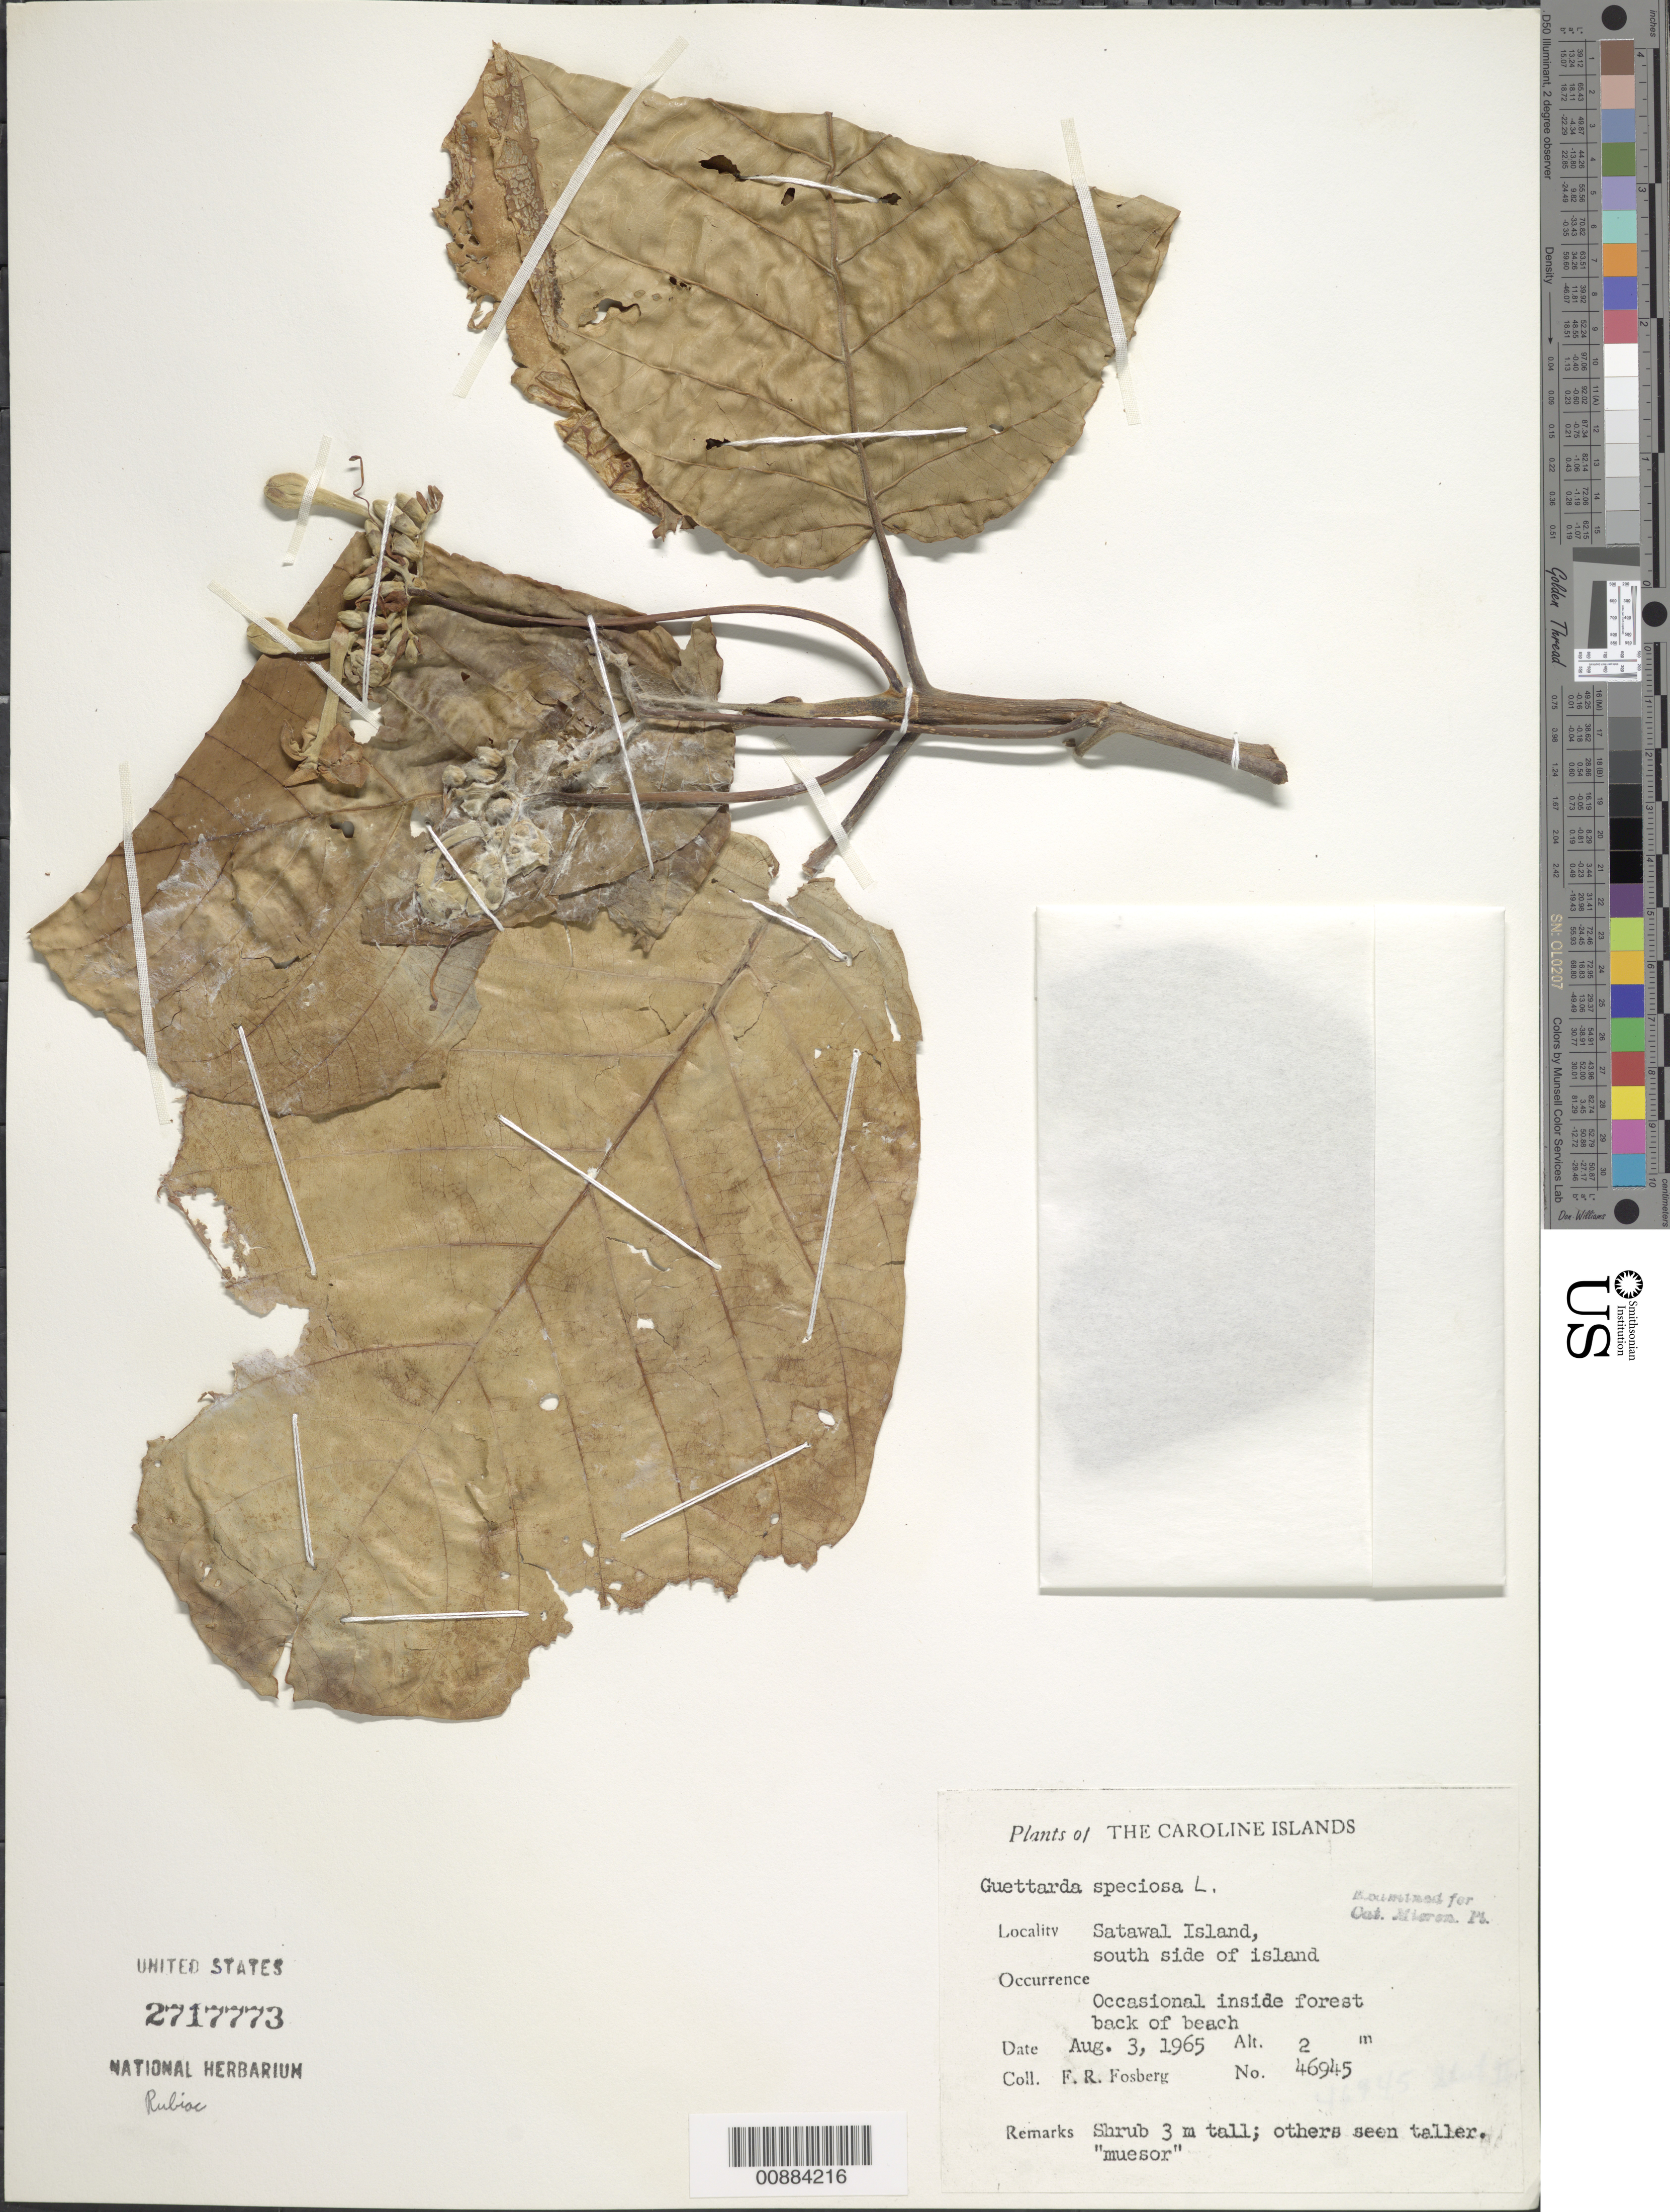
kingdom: Plantae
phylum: Tracheophyta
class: Magnoliopsida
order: Gentianales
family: Rubiaceae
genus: Guettarda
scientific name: Guettarda speciosa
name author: L.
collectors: F. R. Fosberg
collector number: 46945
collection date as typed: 03 Aug 1965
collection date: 1965-08-03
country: Micronesia, Federated States of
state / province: Yap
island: Satawal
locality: S side of island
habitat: occasional inside forest back of beach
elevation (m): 2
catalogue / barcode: US 2717773